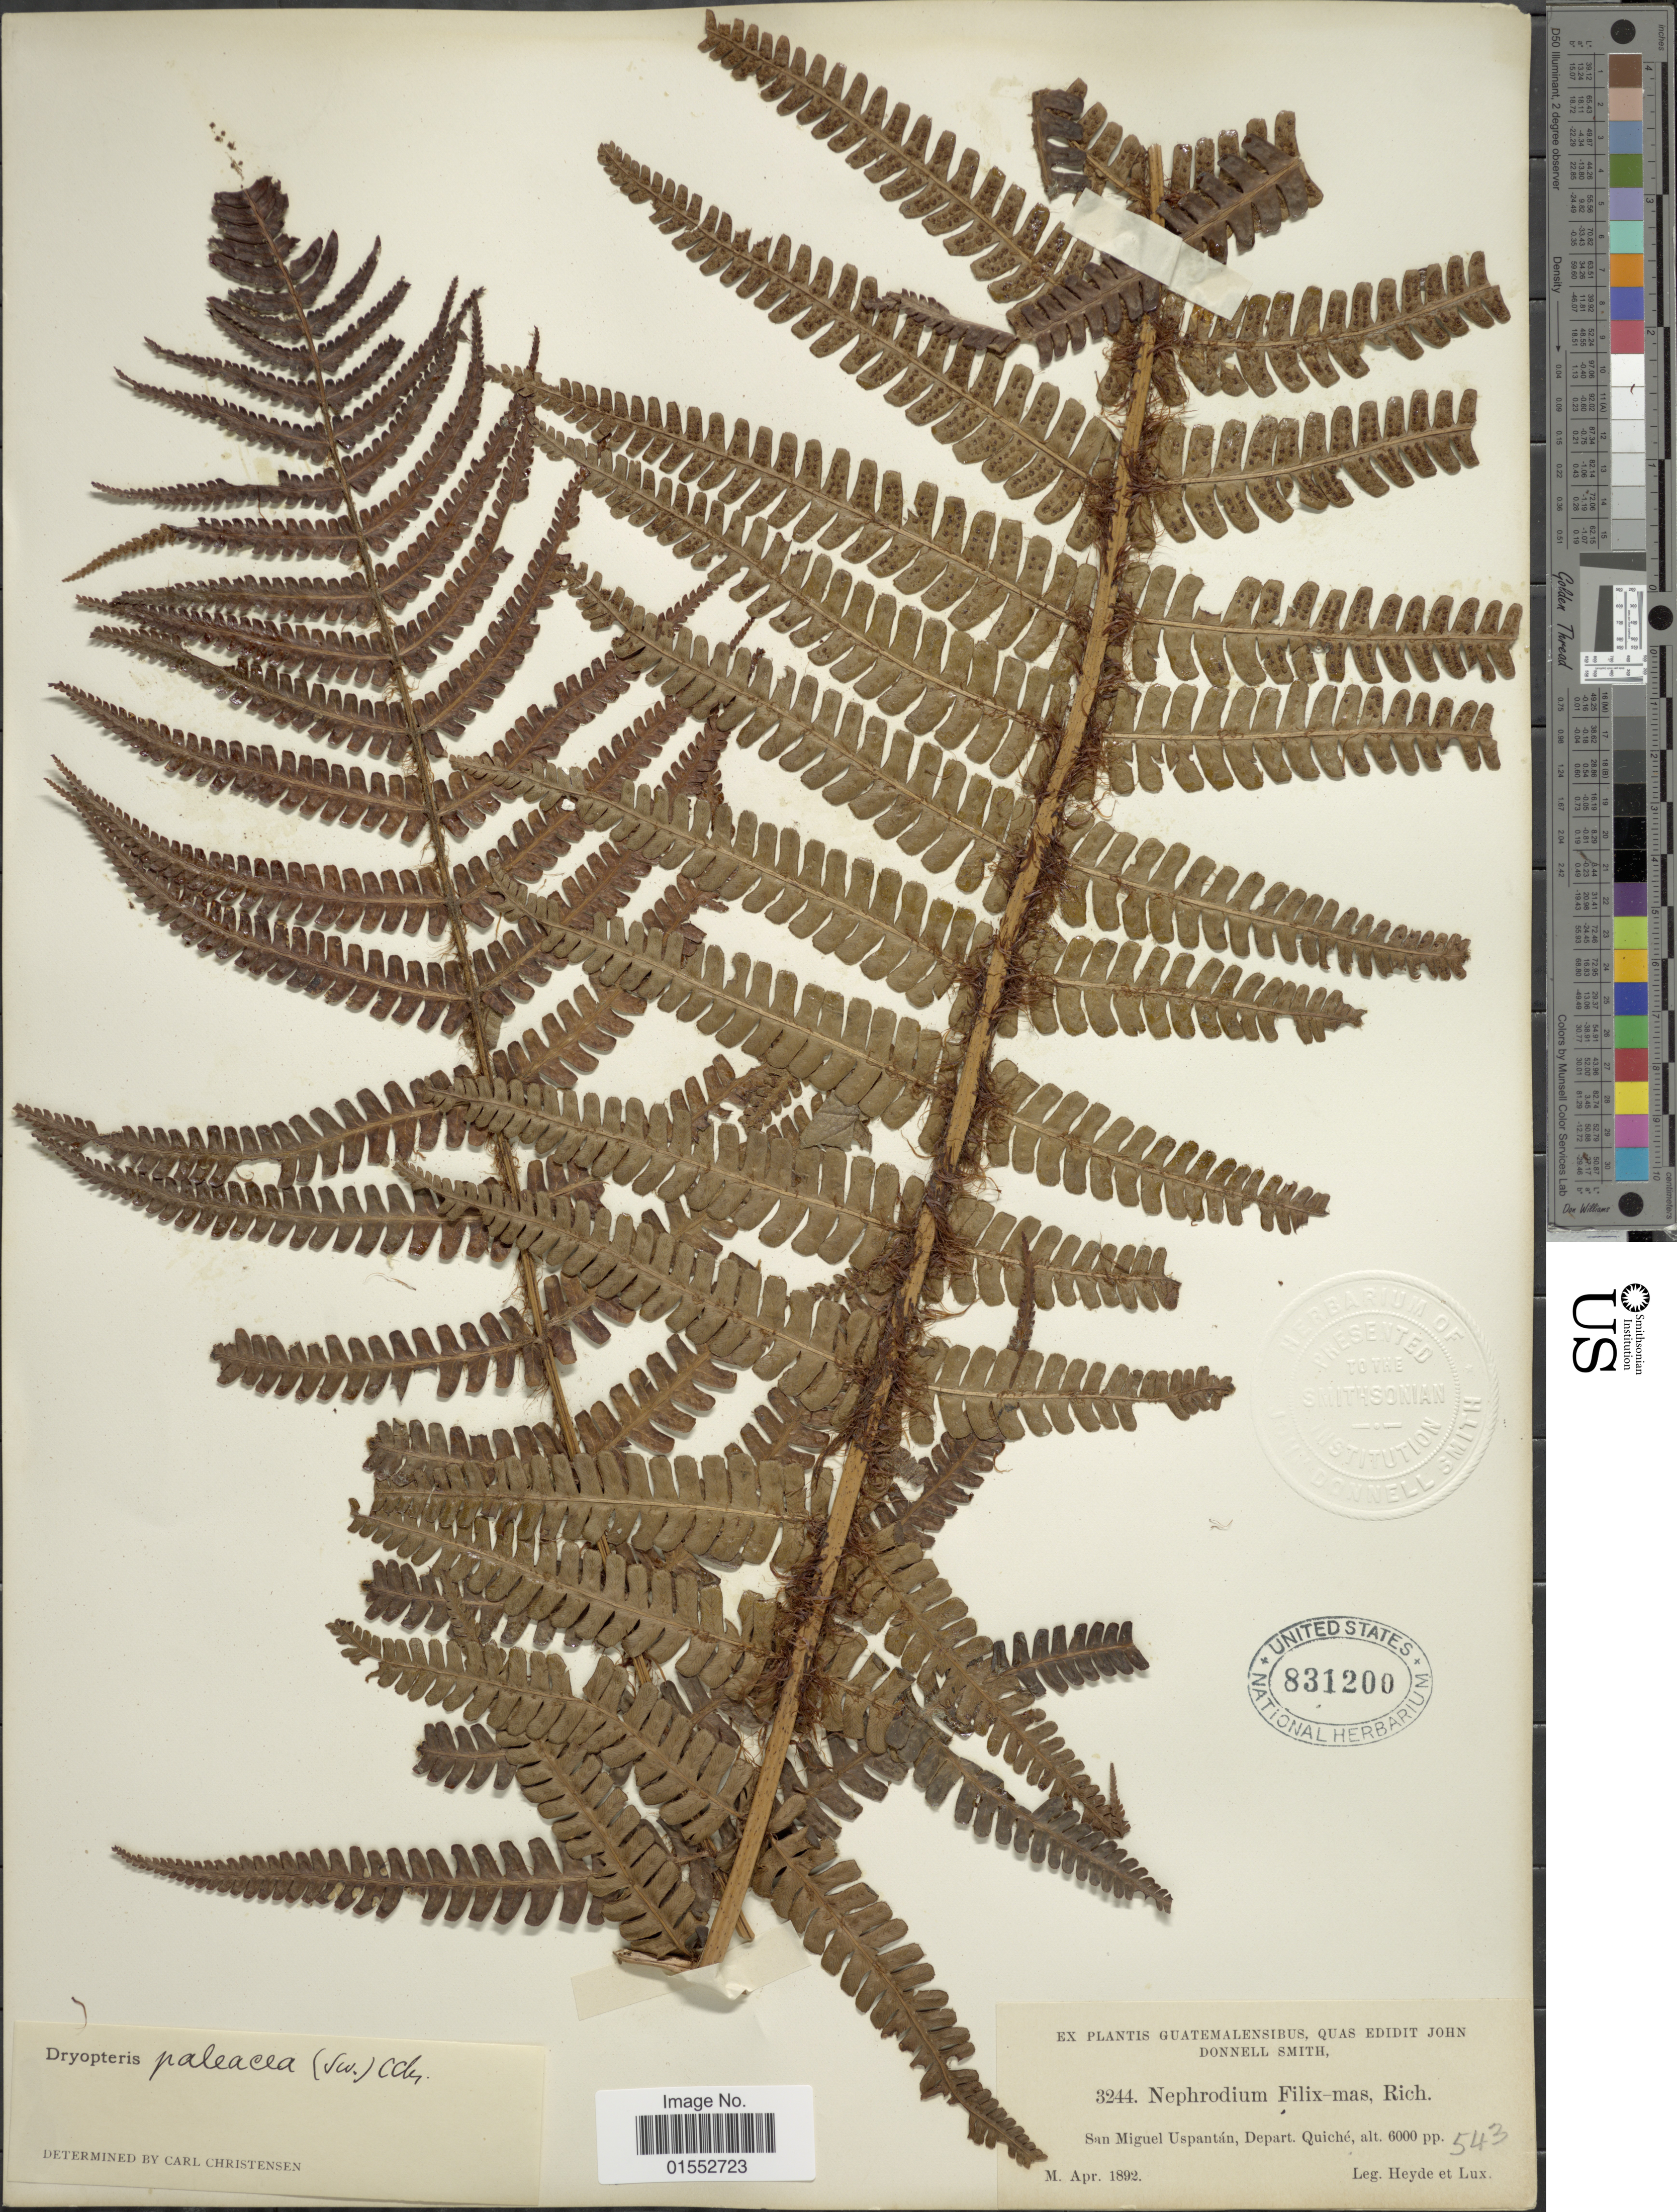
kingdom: Plantae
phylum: Tracheophyta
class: Polypodiopsida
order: Polypodiales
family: Dryopteridaceae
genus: Dryopteris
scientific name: Dryopteris wallichiana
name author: (Spreng.) Hyl.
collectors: Heyde & Lux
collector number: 3244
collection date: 1892-04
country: Guatemala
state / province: El Quiché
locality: Guatemalensibus, San Miguel Uspantán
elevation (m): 1829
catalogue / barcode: US 831200